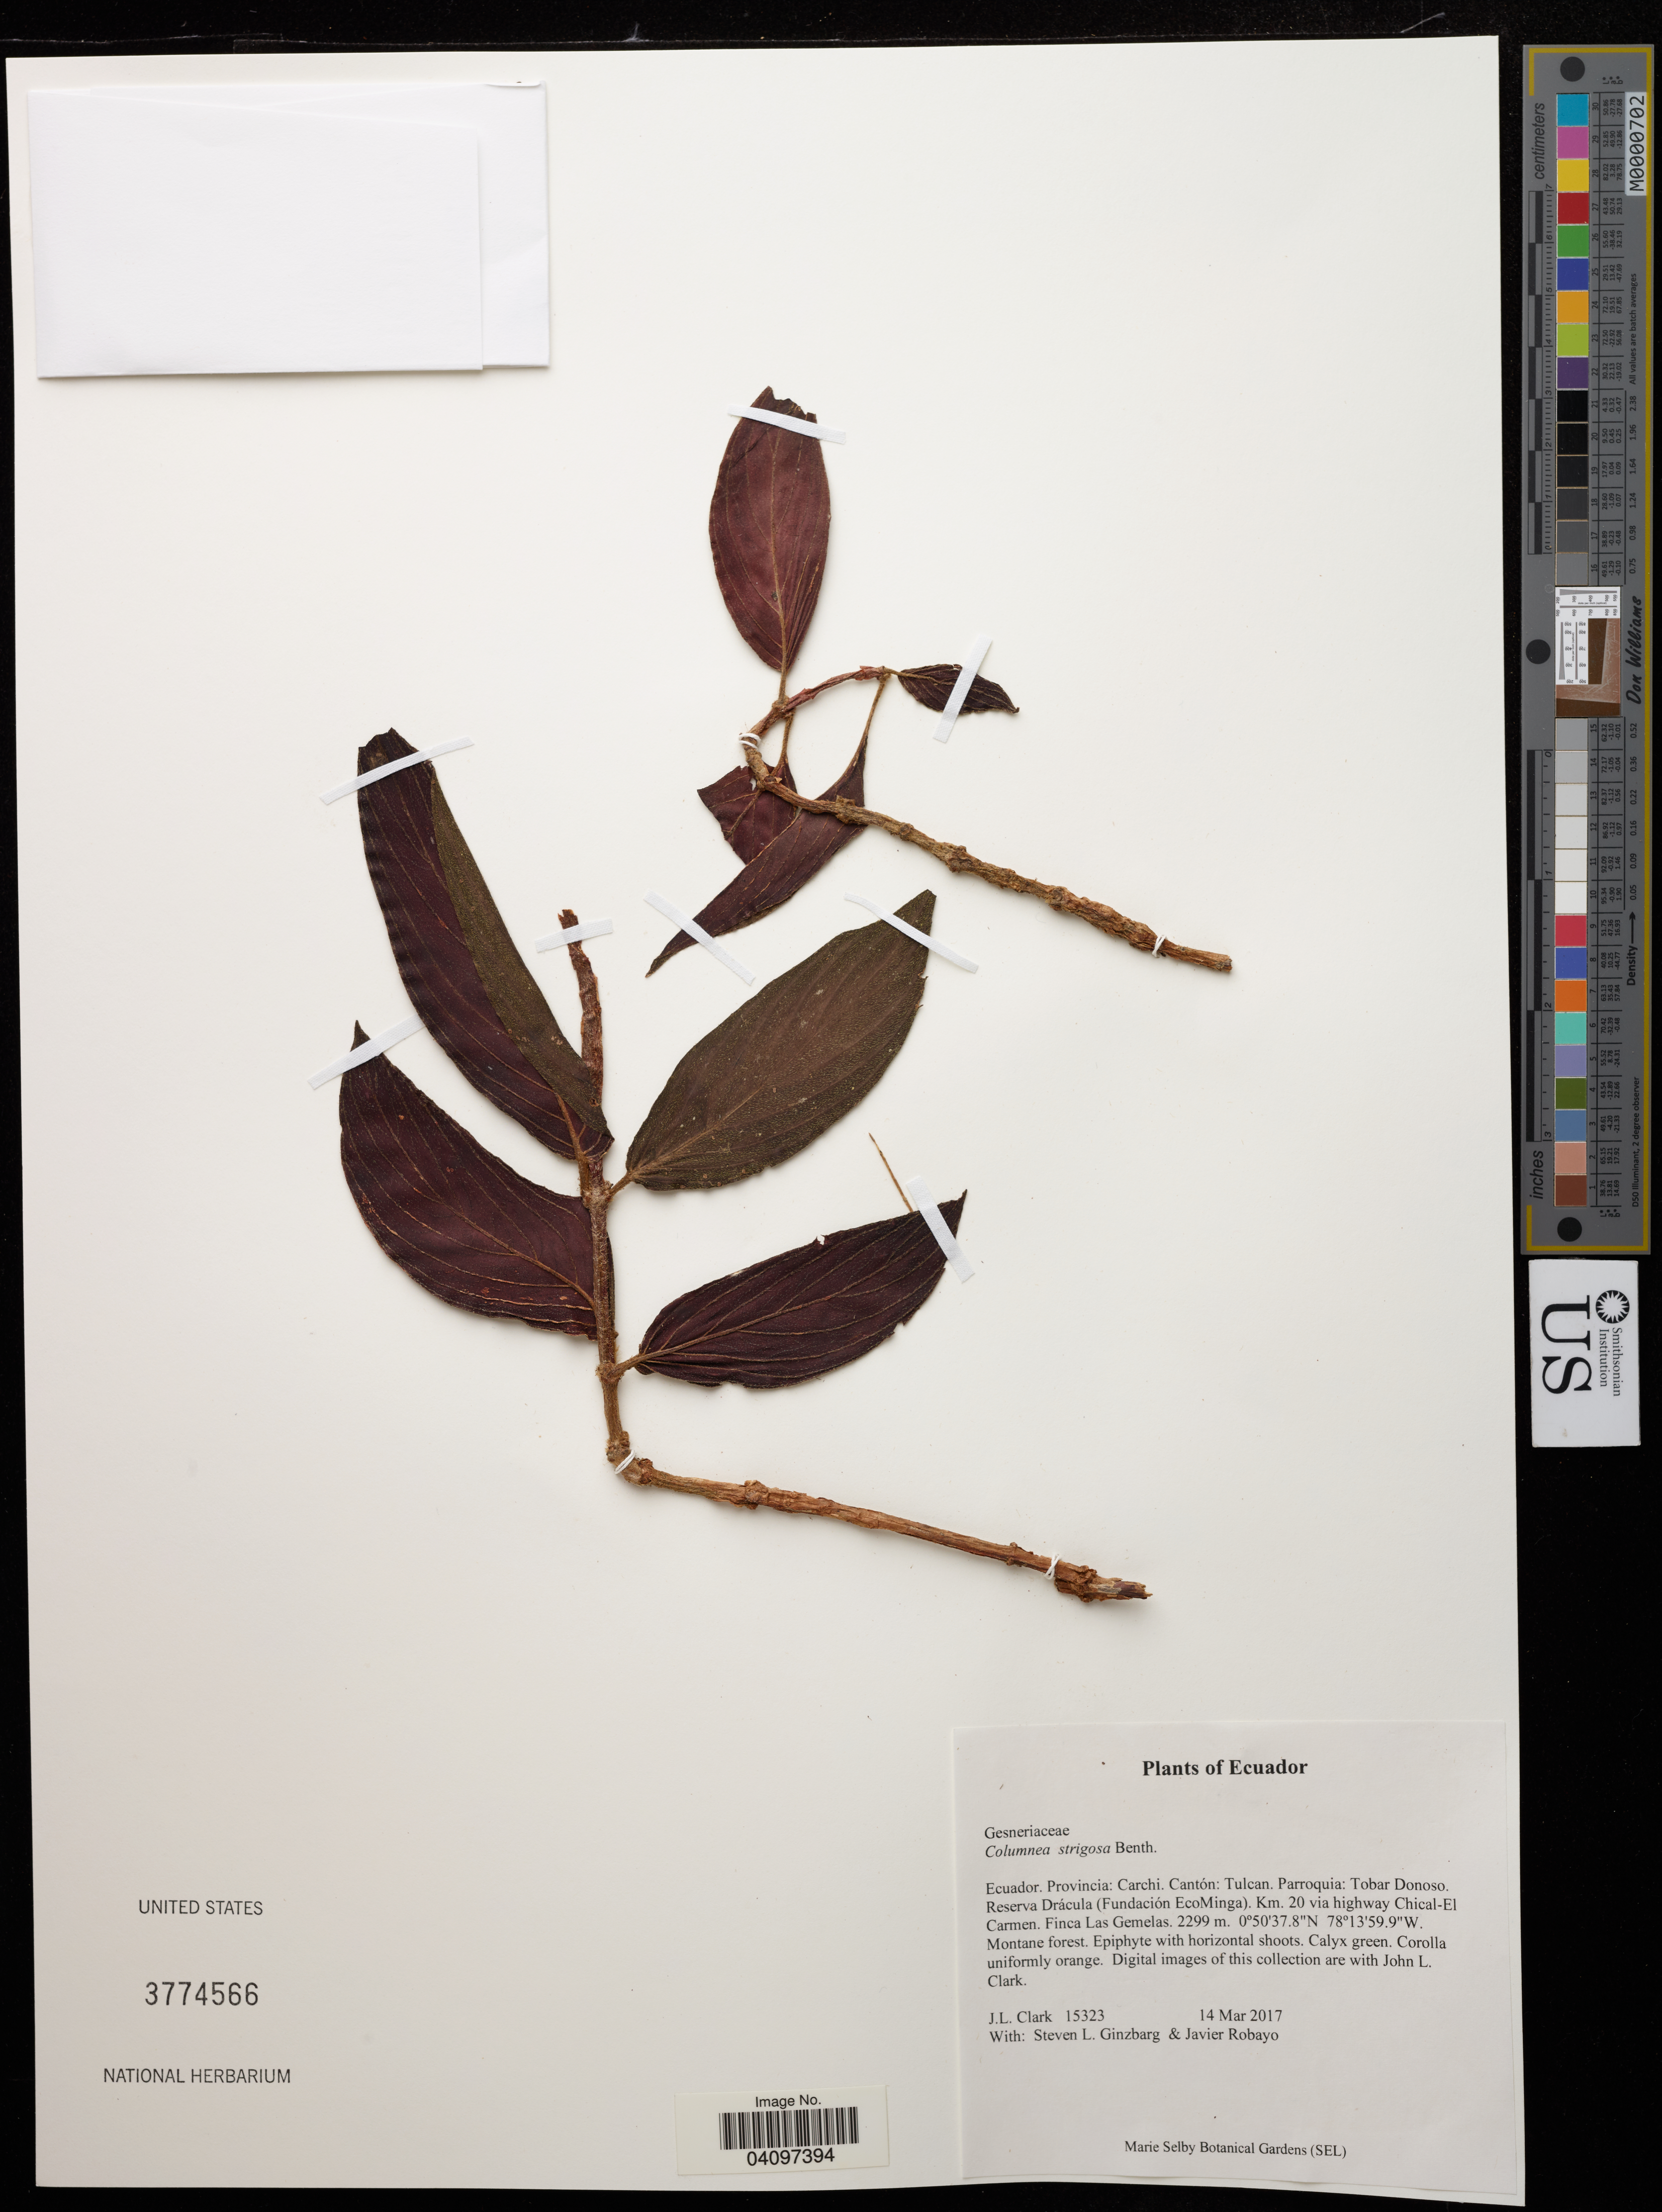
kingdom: Plantae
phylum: Tracheophyta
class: Magnoliopsida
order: Lamiales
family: Gesneriaceae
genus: Columnea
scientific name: Columnea strigosa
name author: Benth.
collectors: J. Clark, S. Ginzbarg & J. Robayo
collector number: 15323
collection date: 2017-03-14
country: Ecuador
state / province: Carchi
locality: Cantón: Tulcan, Parroquia: Tobar Donoso, Reserva Drácula (Fundación EcoMinga). Km 20 via highway Chical-El Carmen.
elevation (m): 2299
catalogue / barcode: US 3774566